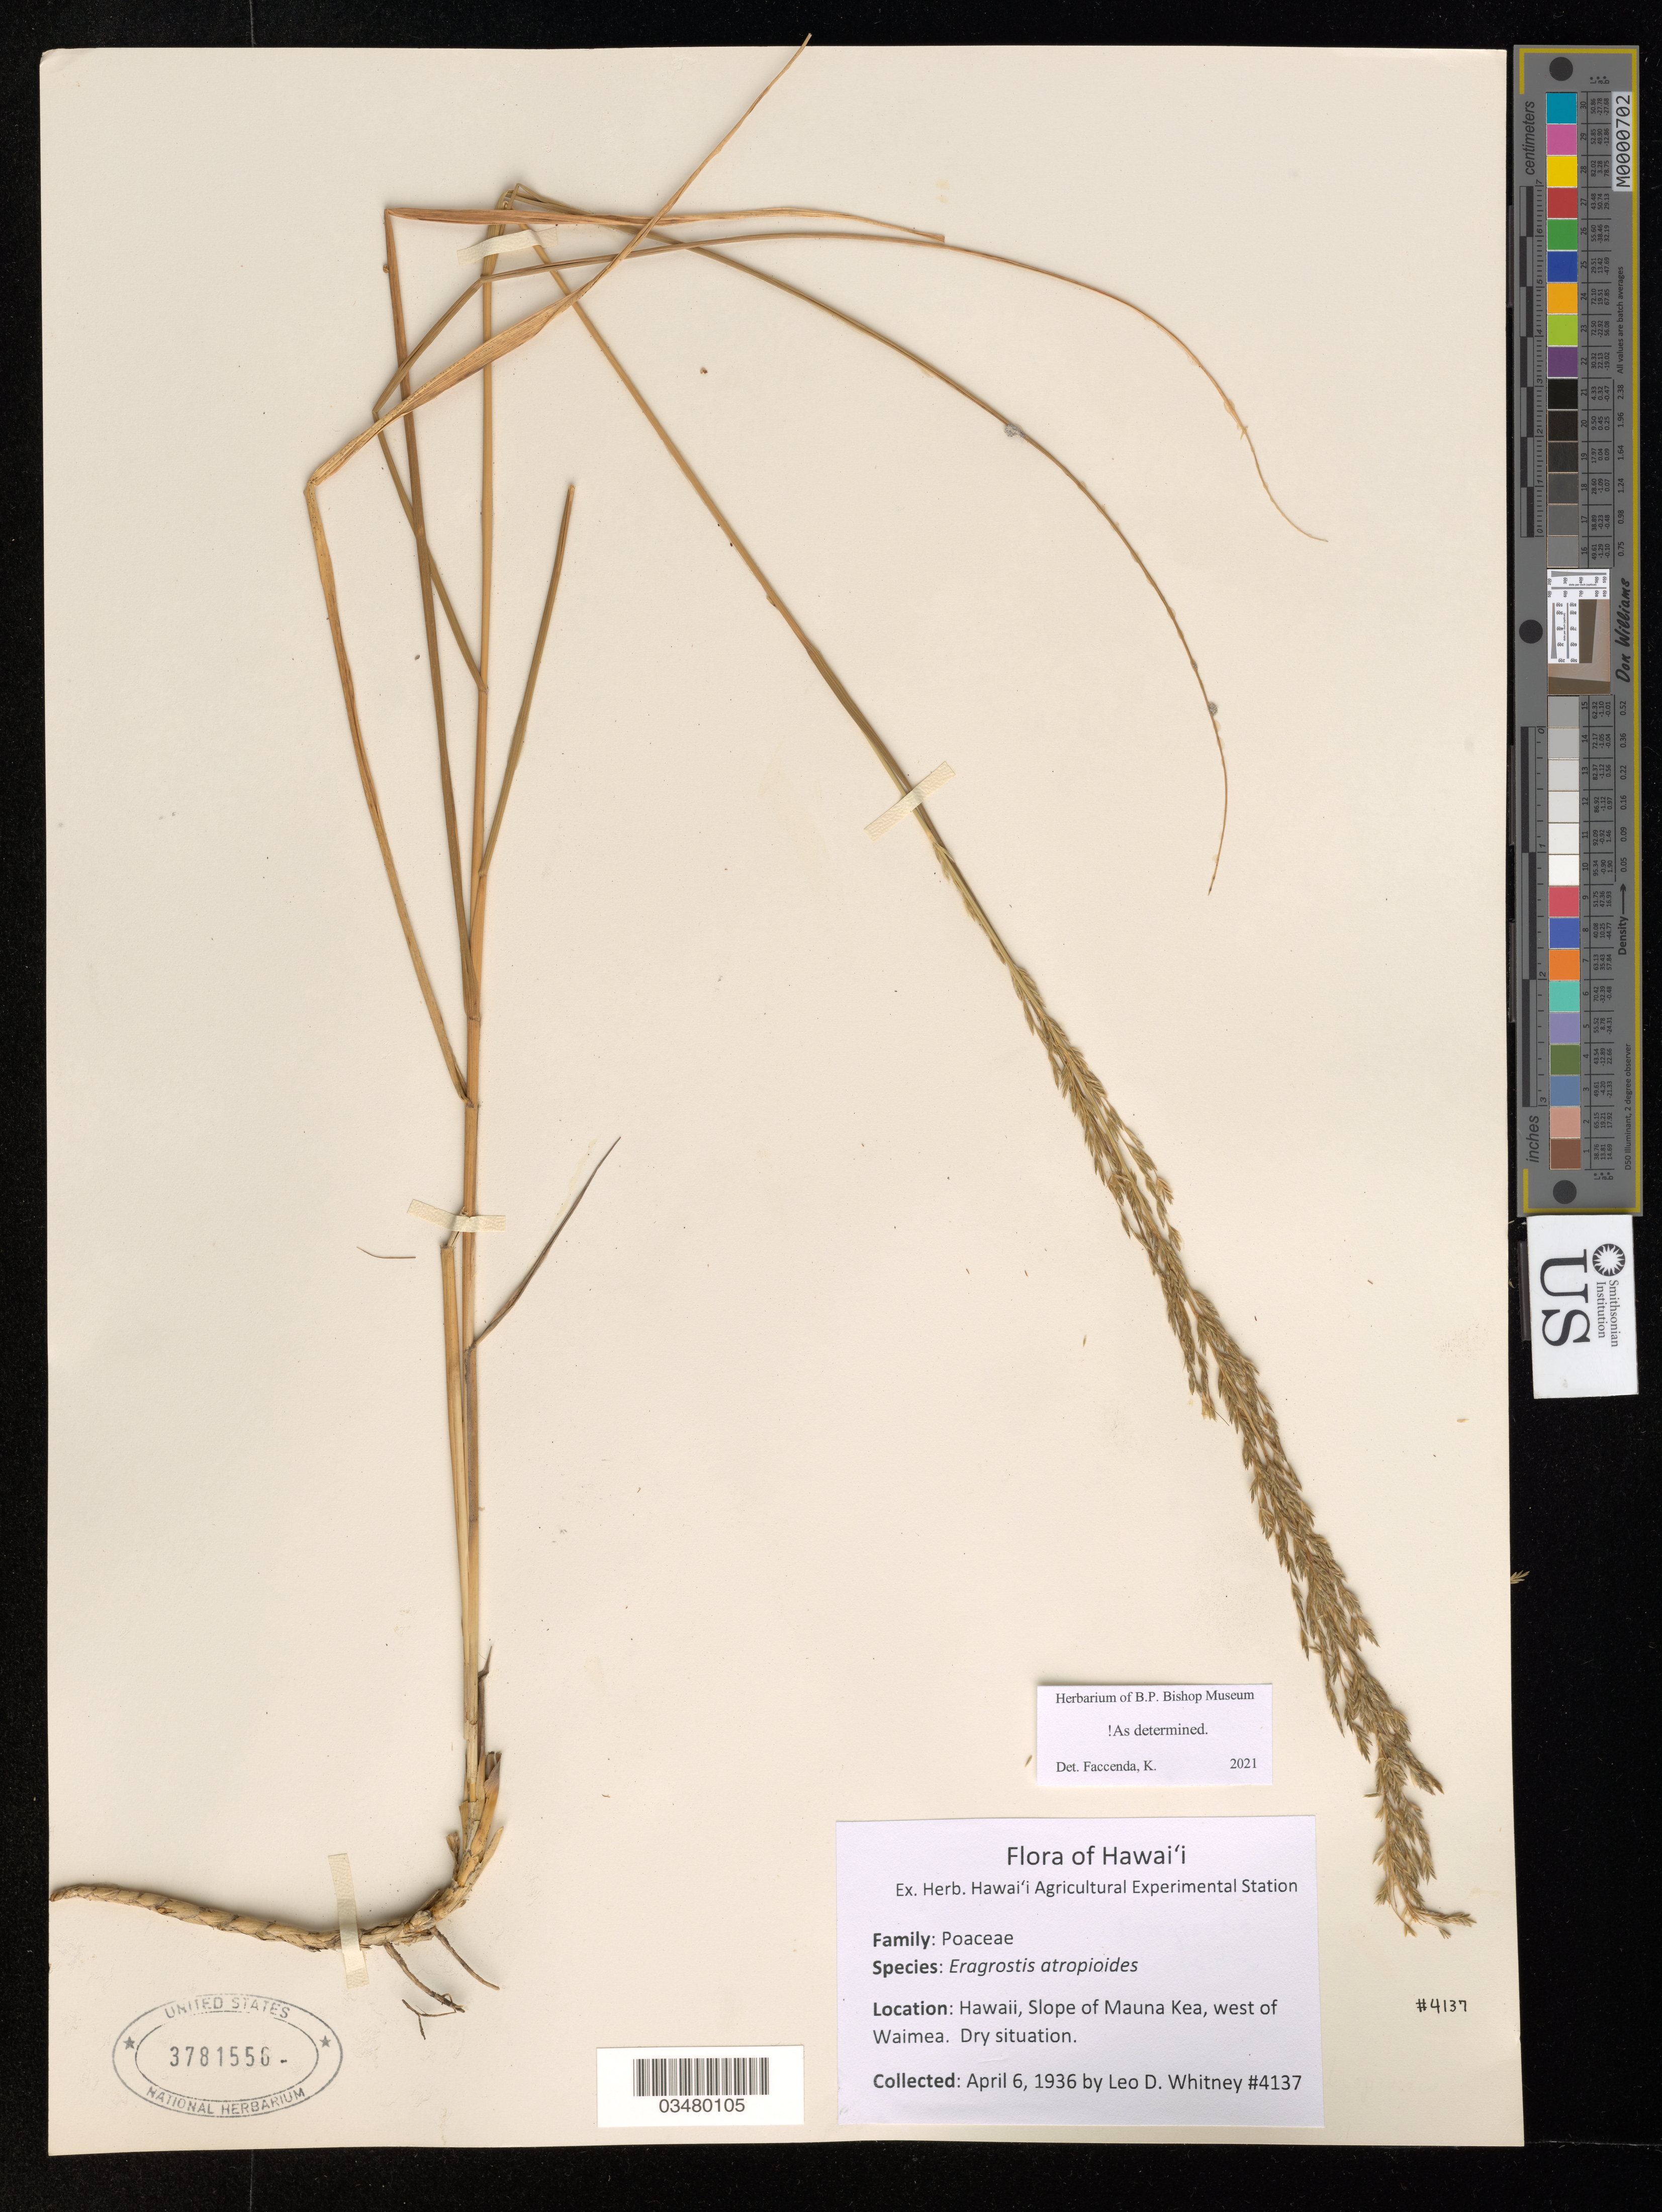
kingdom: Plantae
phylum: Tracheophyta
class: Liliopsida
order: Poales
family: Poaceae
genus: Eragrostis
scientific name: Eragrostis atropioides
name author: Hillebr.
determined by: Faccenda, K.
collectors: L. Whitney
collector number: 4137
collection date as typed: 6 Apr 1936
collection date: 1936-04-06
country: United States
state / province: Hawaii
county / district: Hawaii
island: Hawaii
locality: slope of Mauna Kea, west of Waimea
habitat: Dry situation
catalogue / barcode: US 3781556